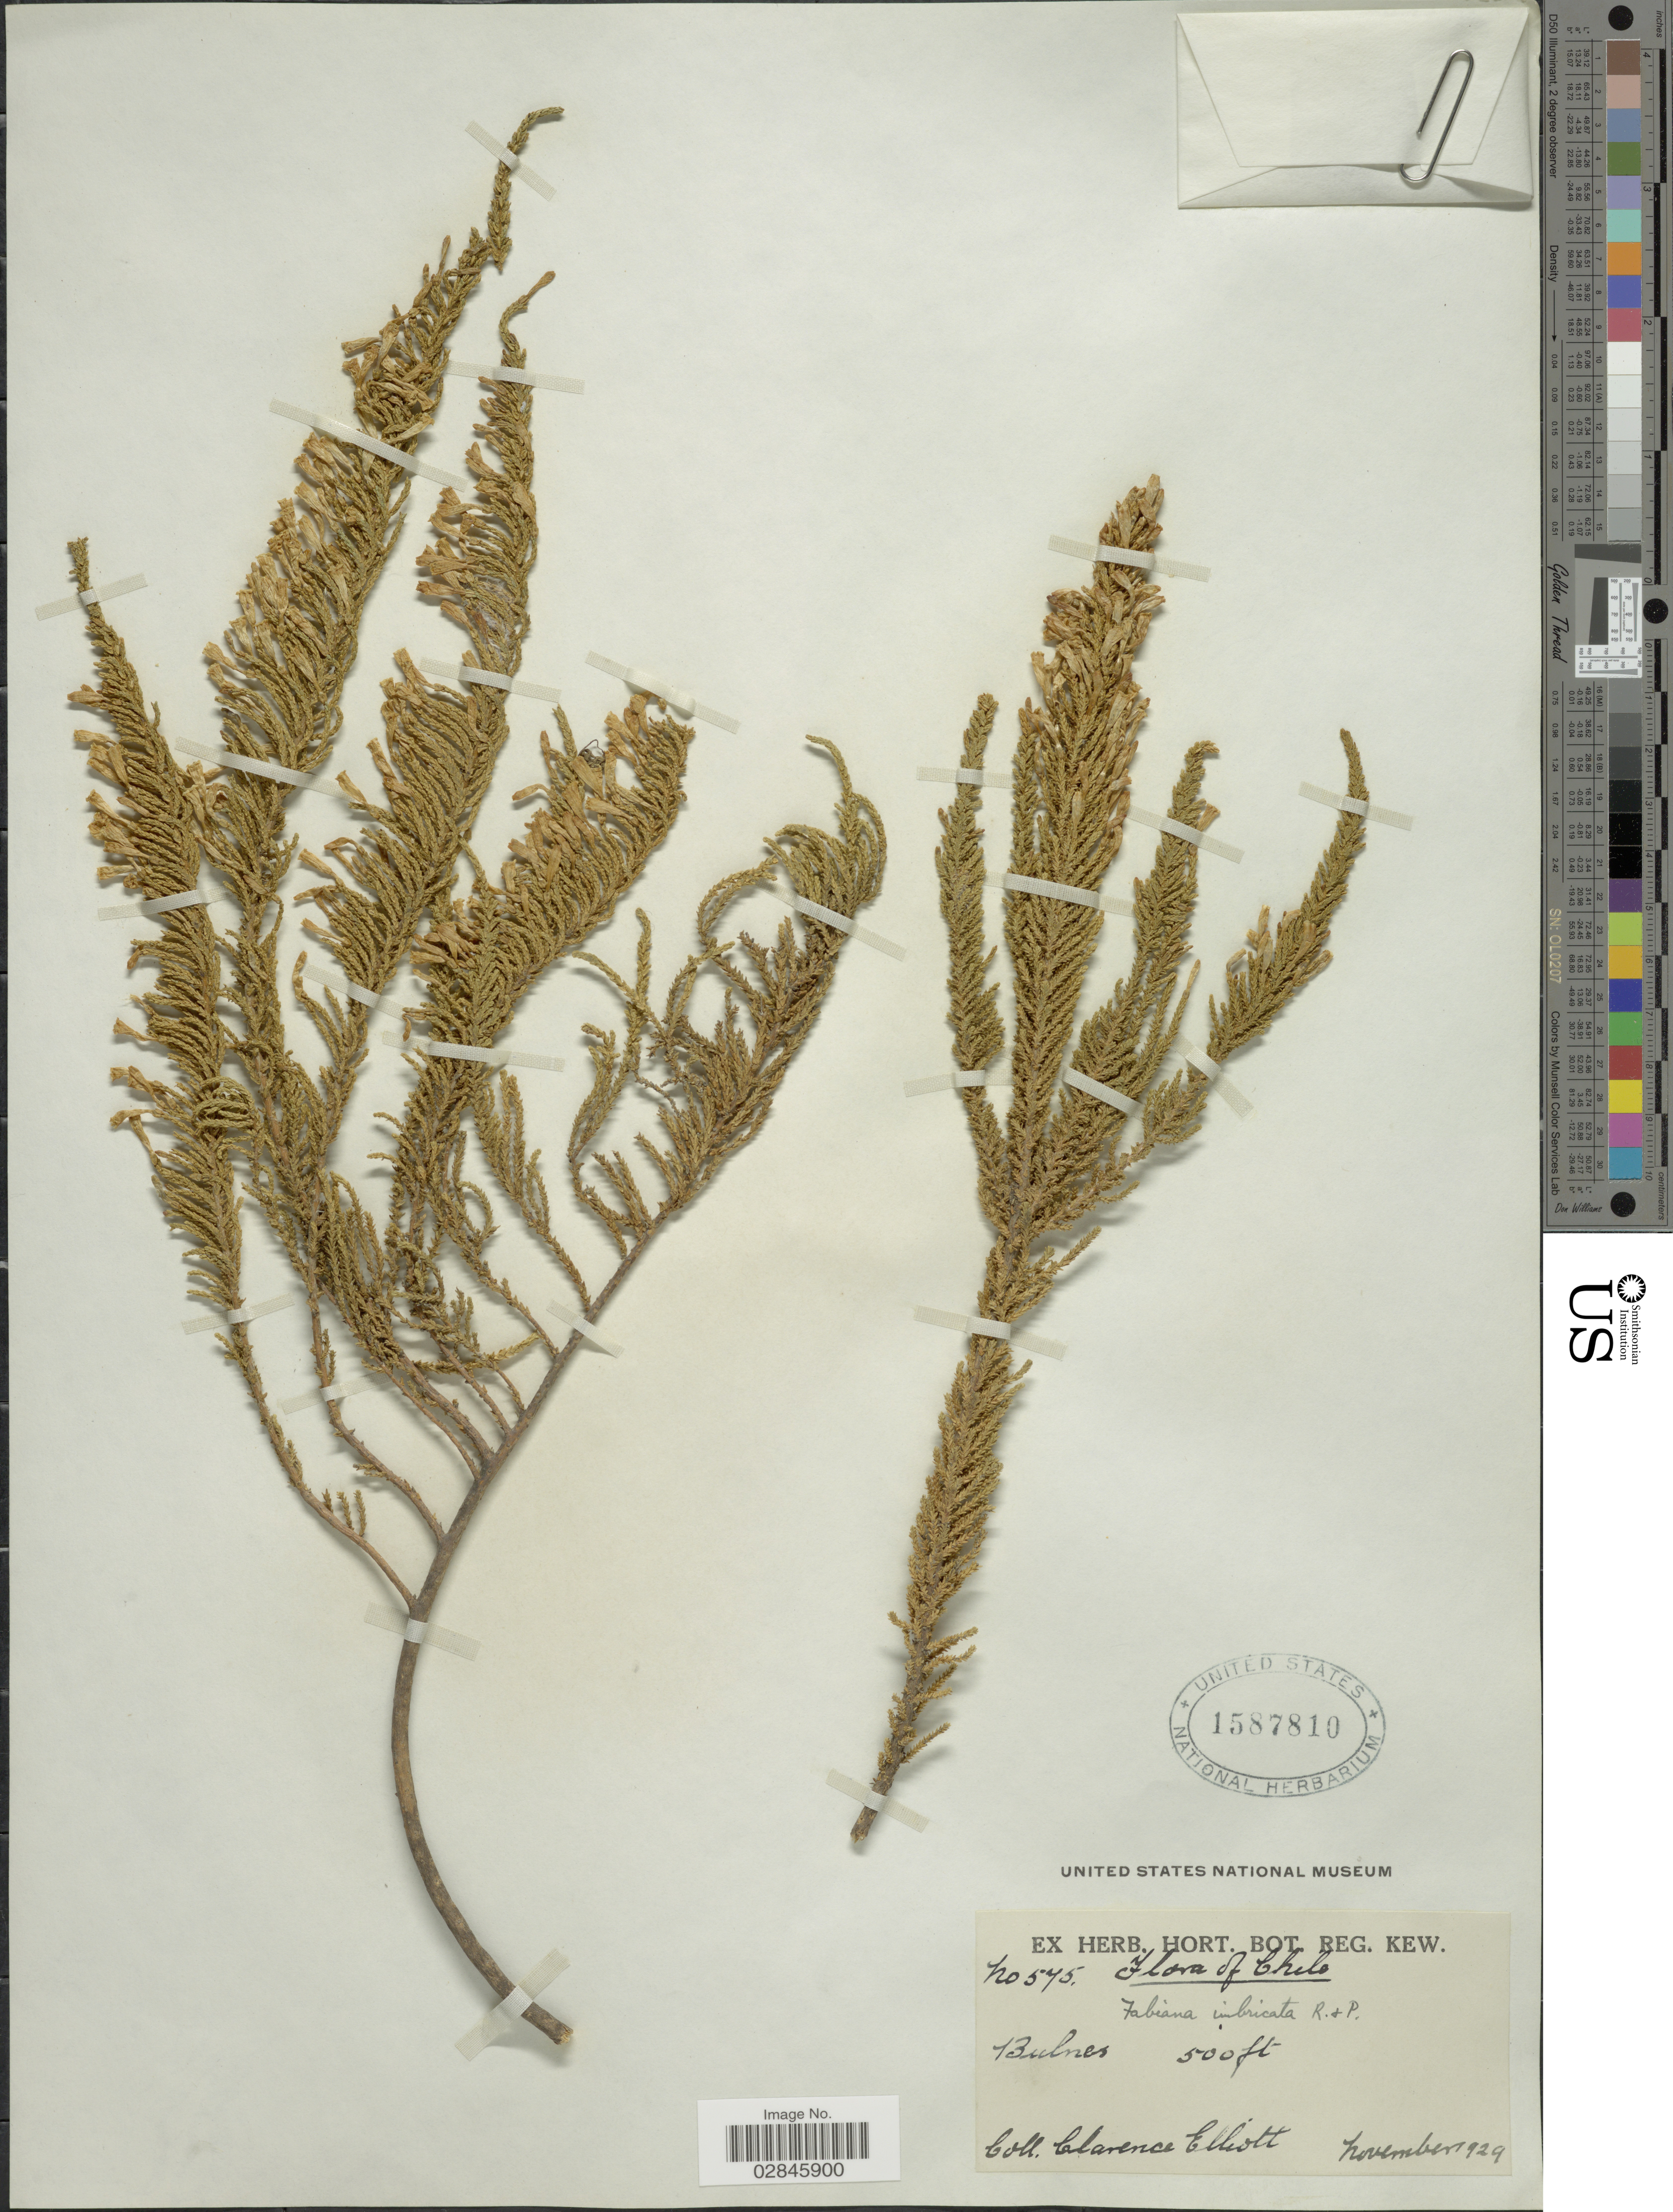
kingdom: Plantae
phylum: Tracheophyta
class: Magnoliopsida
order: Solanales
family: Solanaceae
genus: Fabiana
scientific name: Fabiana imbricata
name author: Ruiz & Pav.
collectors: C. Elliot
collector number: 575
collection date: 1929-11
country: Chile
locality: Bulnes.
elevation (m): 152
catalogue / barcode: US 1587810